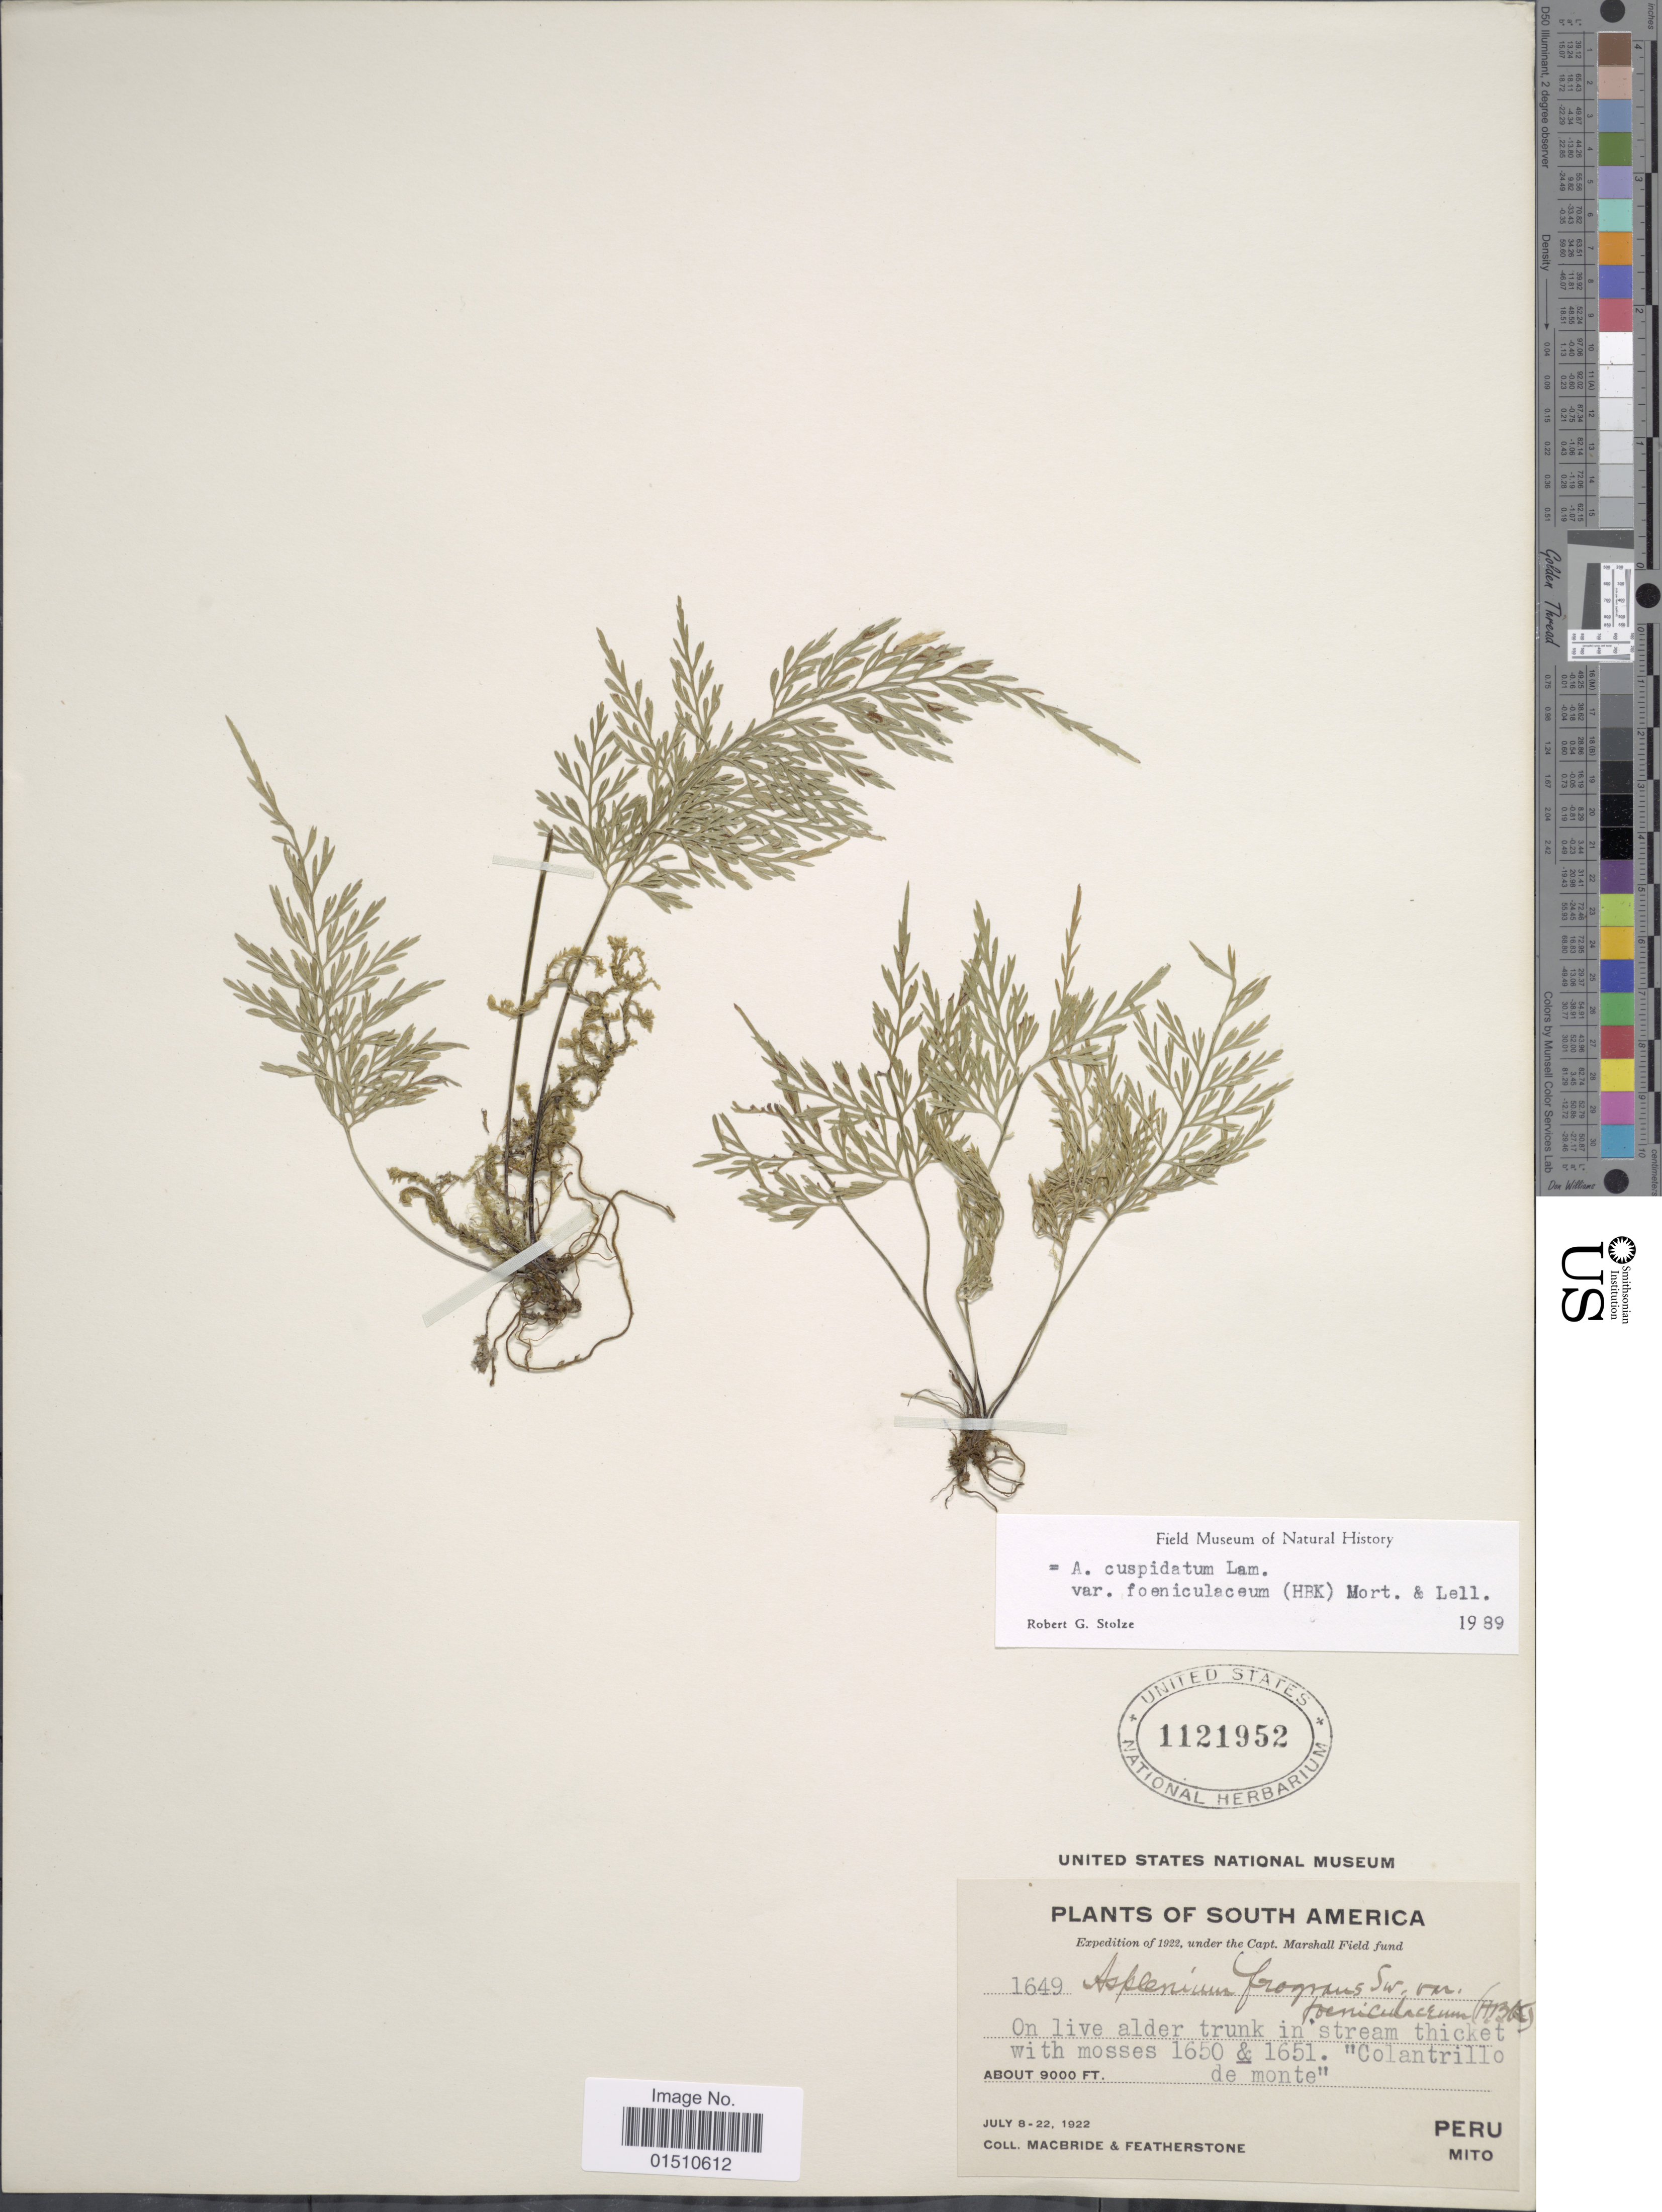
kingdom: Plantae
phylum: Tracheophyta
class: Polypodiopsida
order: Polypodiales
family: Aspleniaceae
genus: Asplenium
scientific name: Asplenium cuspidatum var. foeniculaceum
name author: (Kunth) C.V. Morton & Lellinger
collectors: Macbride, -- & -. Featherstone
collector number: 1649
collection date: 1922-07-08/1922-07-22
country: Peru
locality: South America, Peru, Mito, "Colantrillo de monte".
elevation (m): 2743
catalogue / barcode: US 1121952